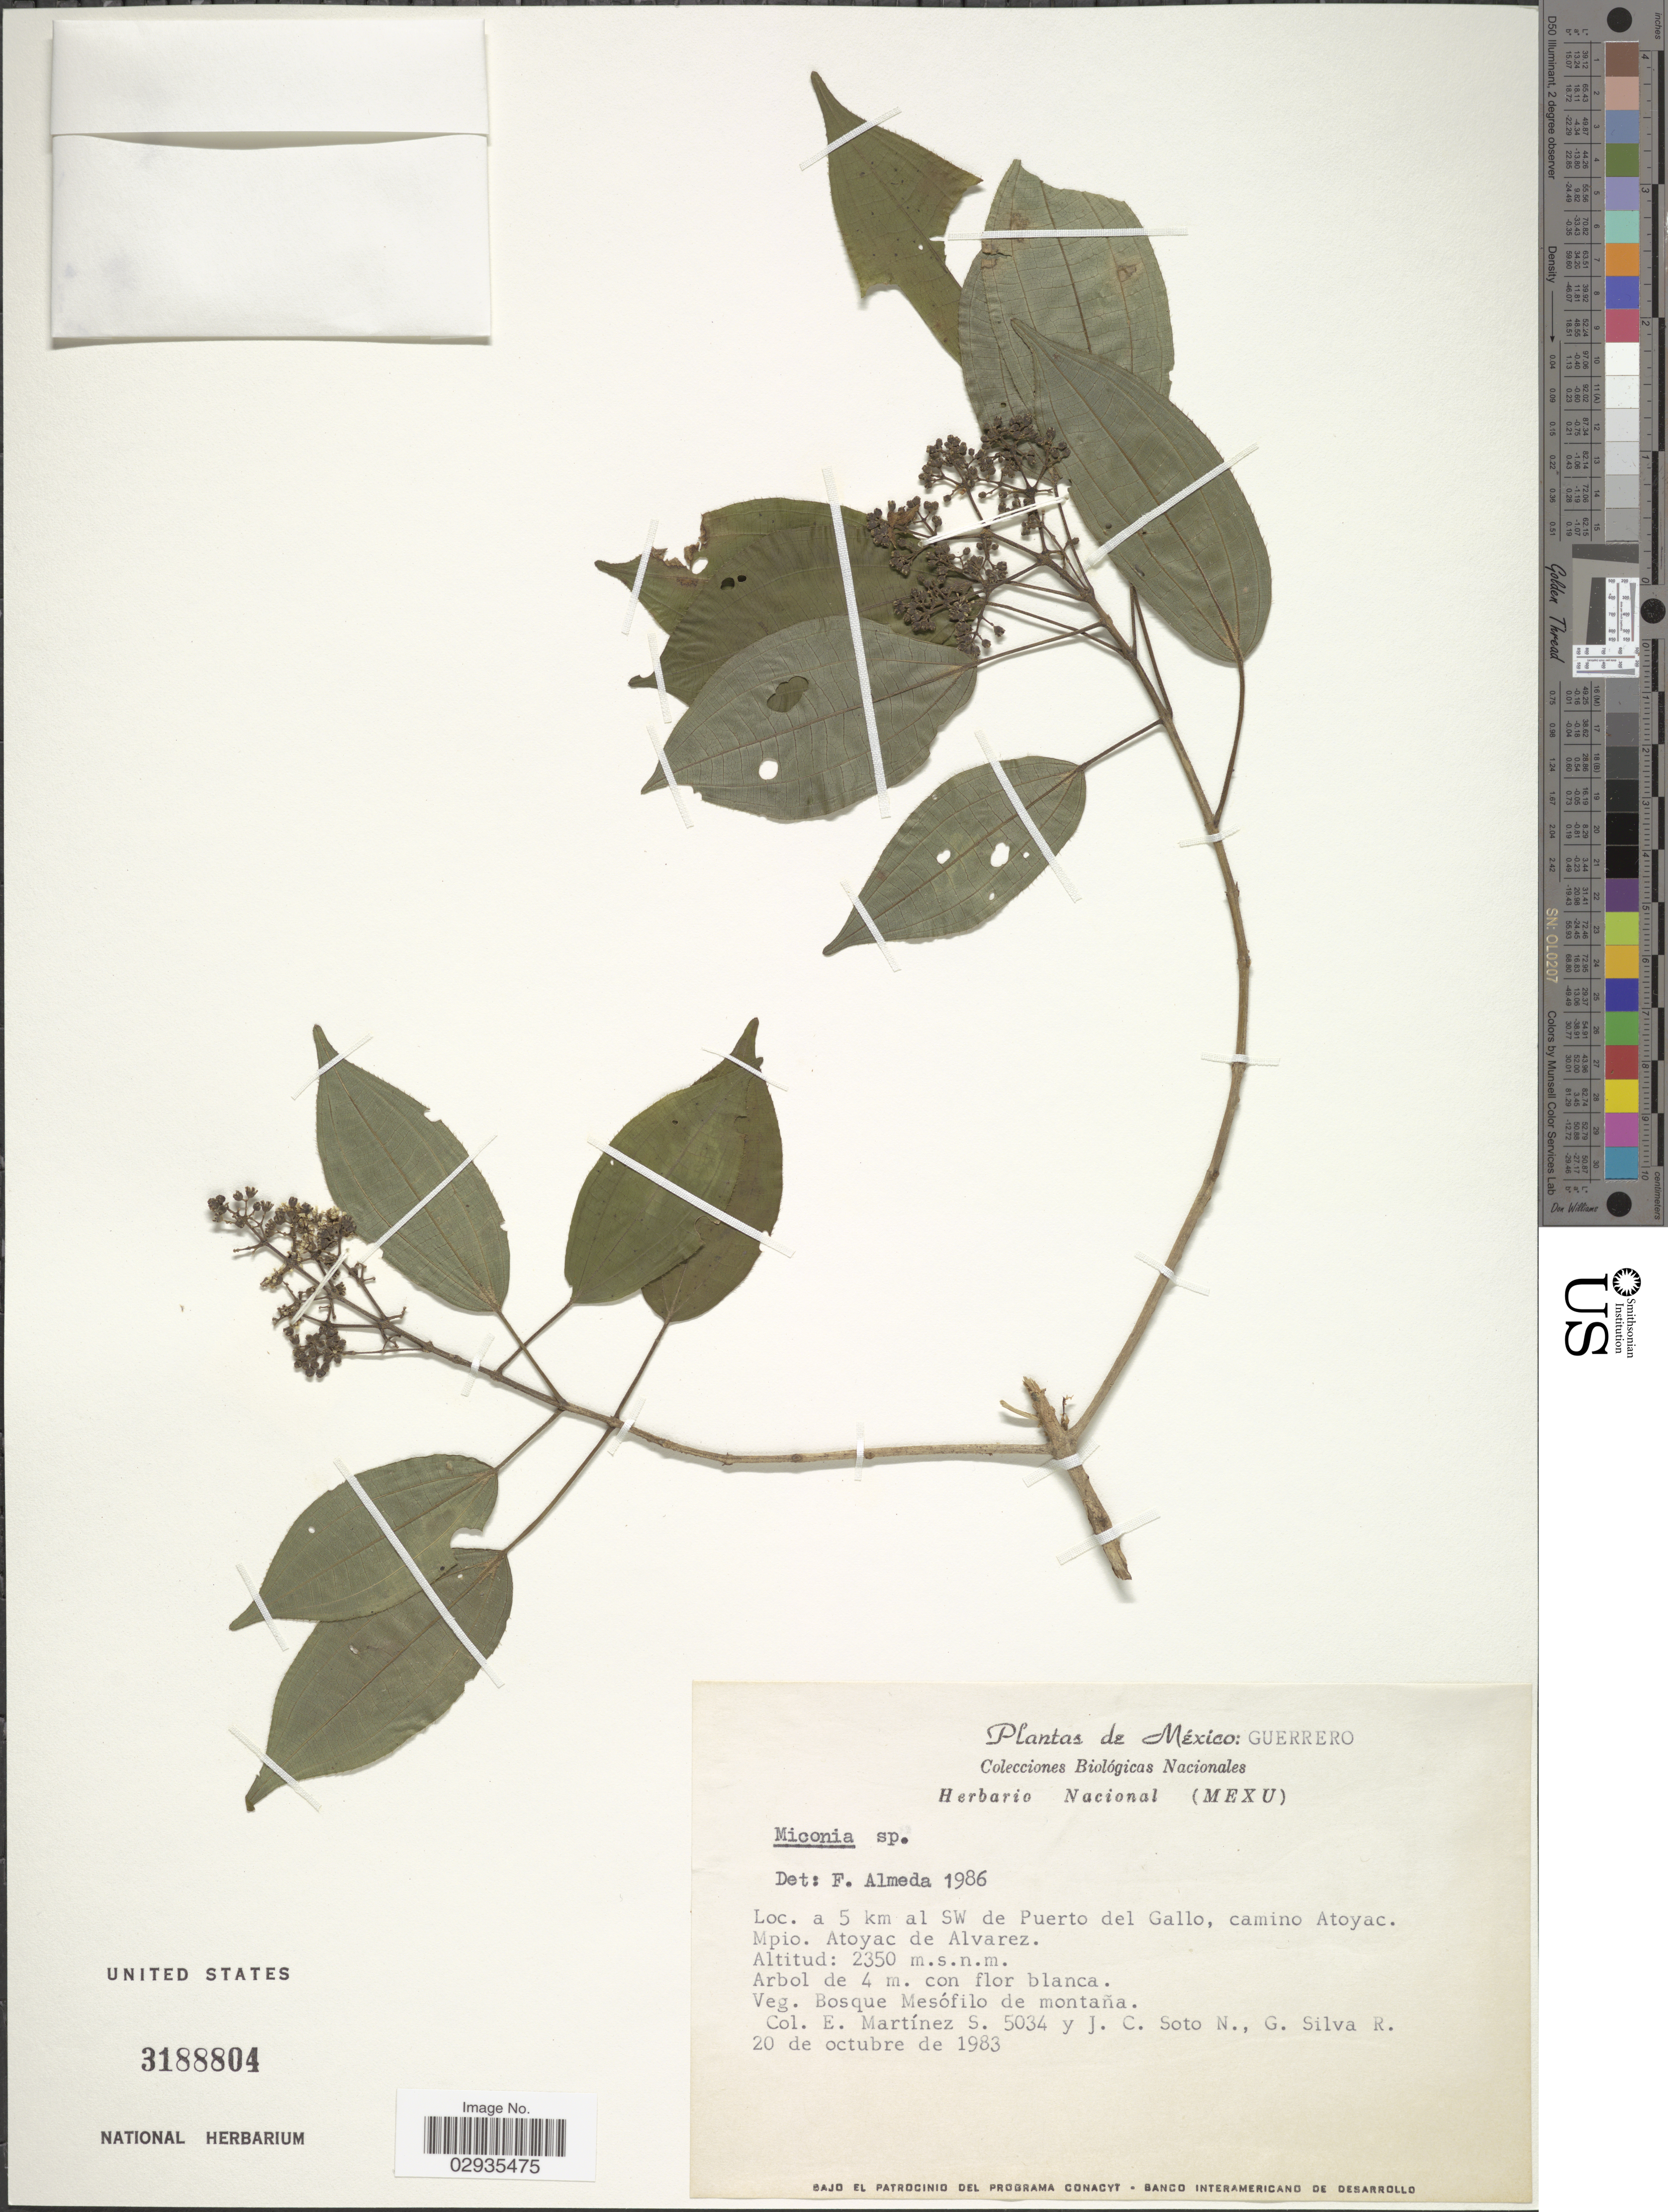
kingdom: Plantae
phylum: Tracheophyta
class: Magnoliopsida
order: Myrtales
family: Melastomataceae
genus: Miconia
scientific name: Miconia sp.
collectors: E. M. Martínez S., J. C. Soto Núñez & G. Silva R.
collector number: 5034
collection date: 1983-10-20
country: Mexico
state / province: Guerrero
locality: A 5 km al SW de Puerto del Gallo, camino Atoyac, Mpio. Atoyac de Alvarez.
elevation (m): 2350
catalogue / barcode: US 3188804